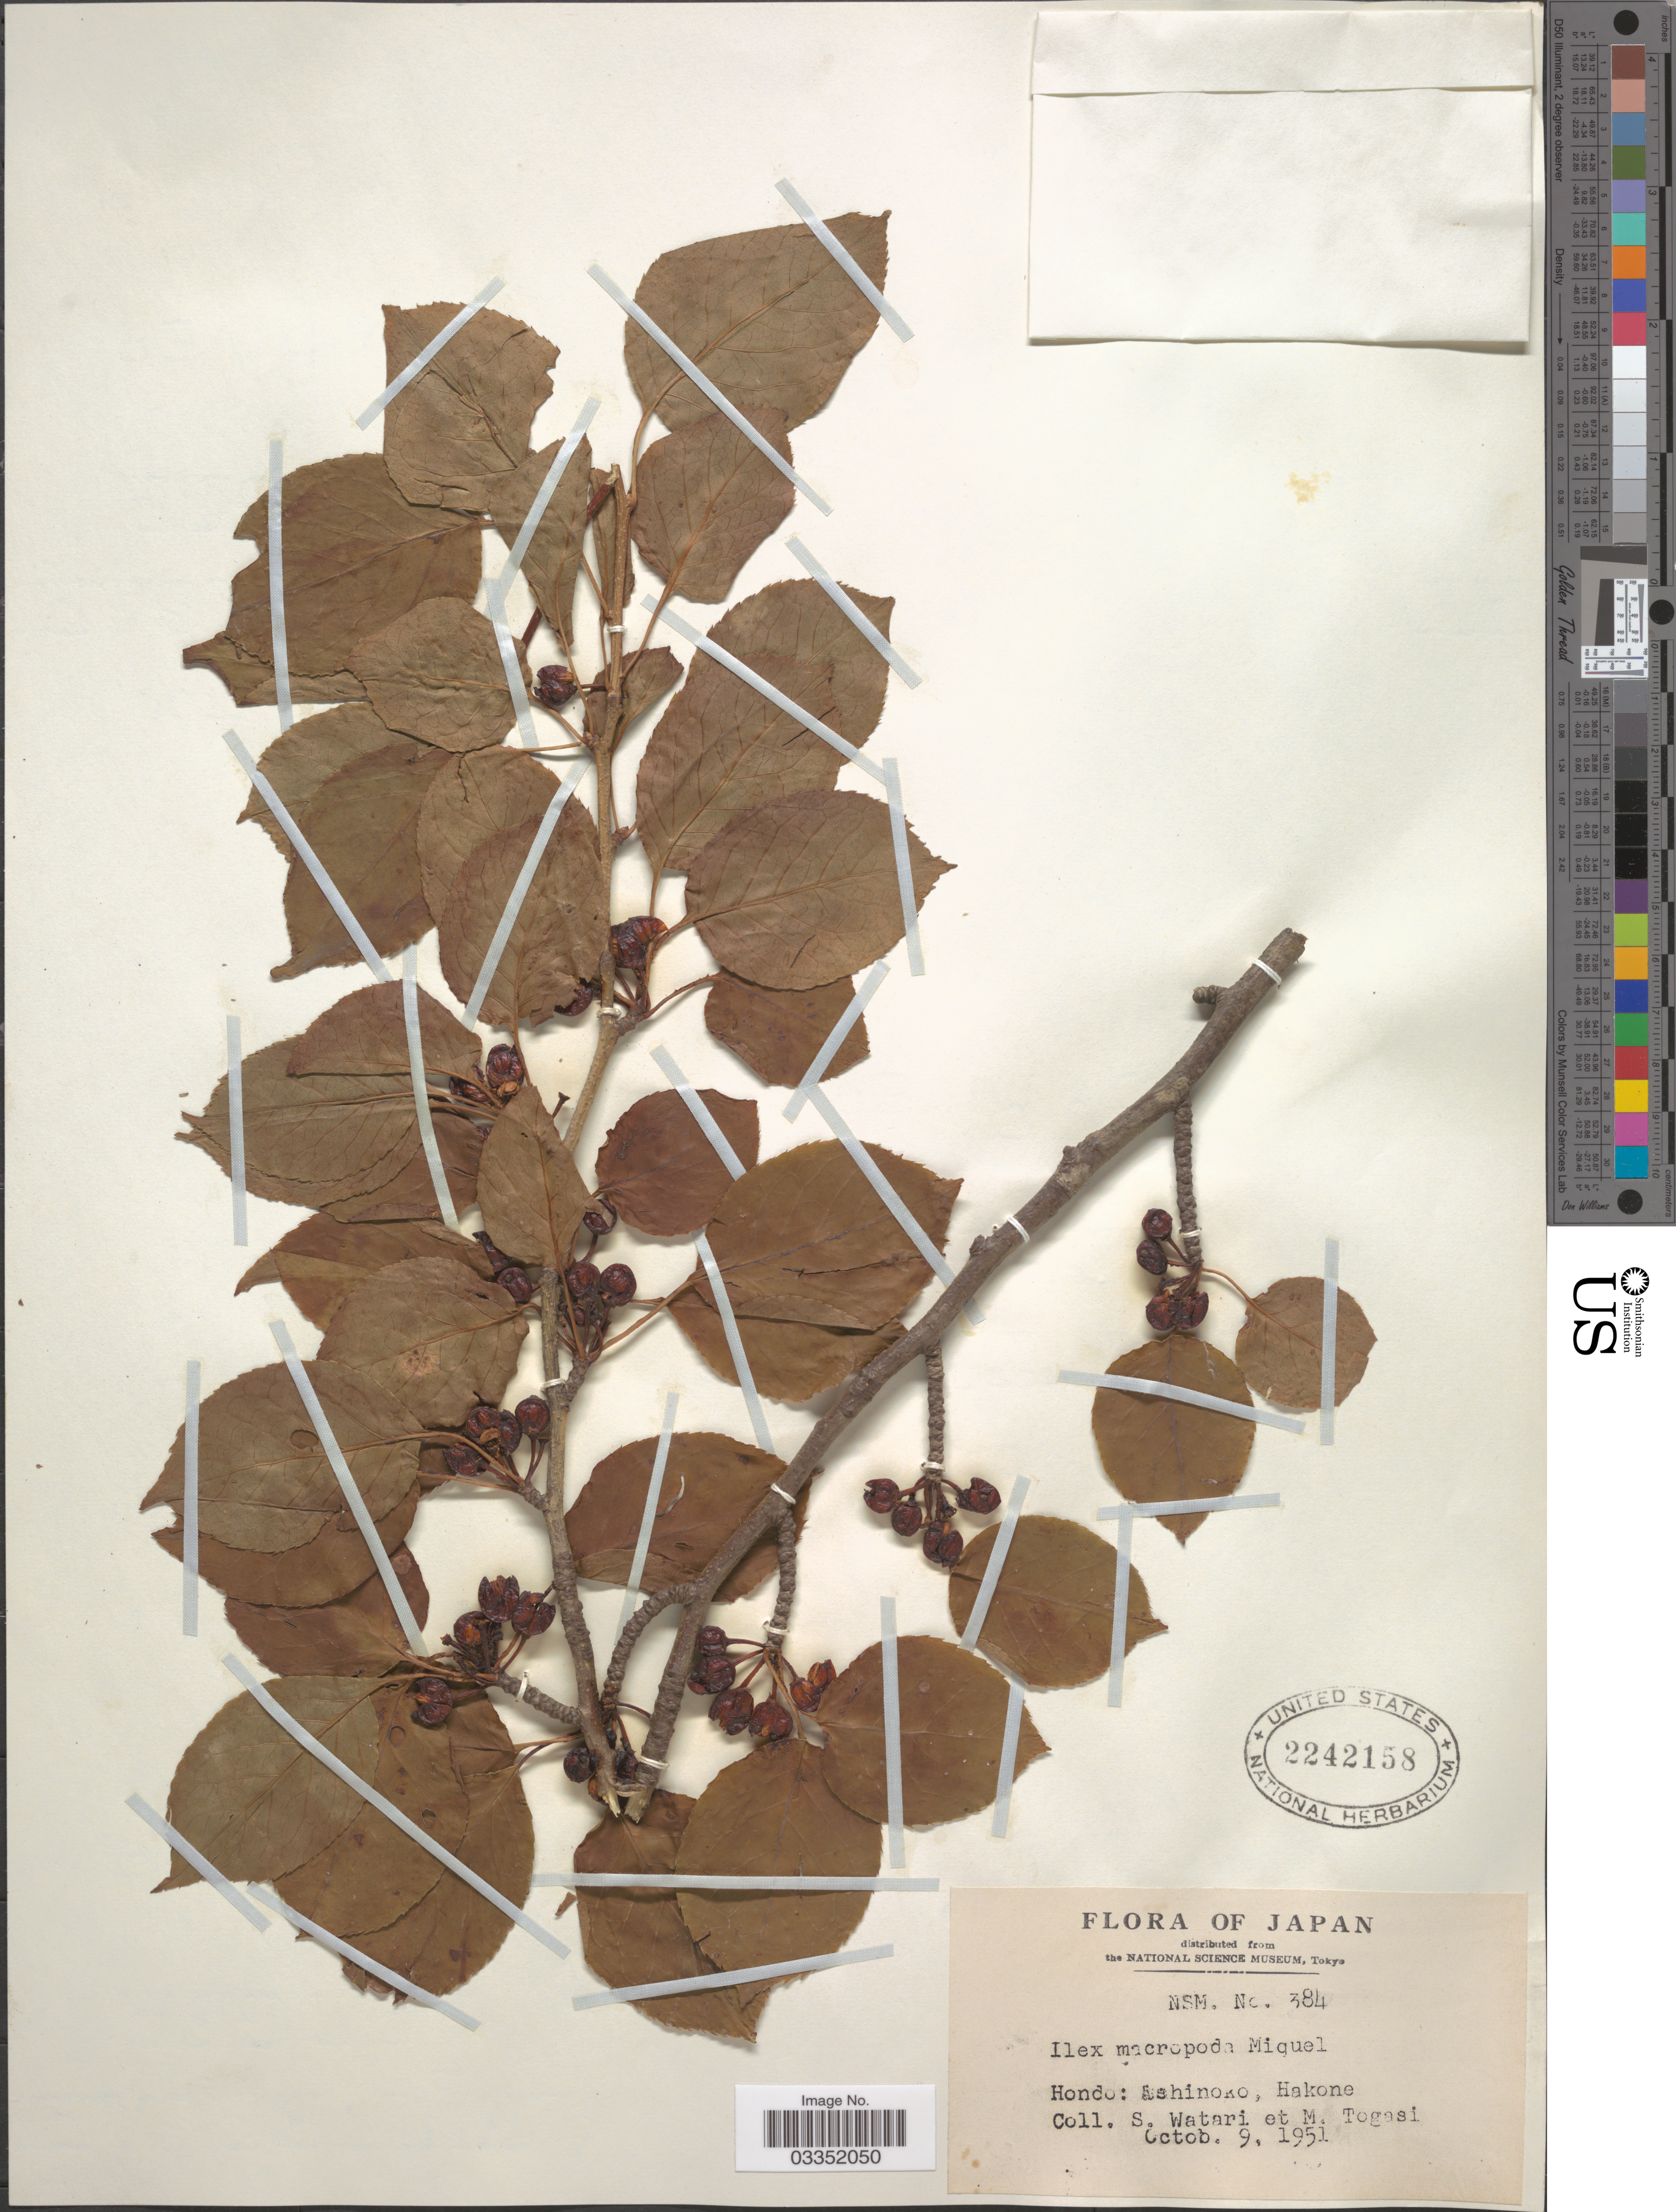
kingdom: Plantae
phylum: Tracheophyta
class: Magnoliopsida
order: Aquifoliales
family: Aquifoliaceae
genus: Ilex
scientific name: Ilex macropoda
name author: Miq.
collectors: S. Watari & M. Togasi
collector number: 384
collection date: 1951-10-09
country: Japan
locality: Hondo: Ashinoko, Hakone.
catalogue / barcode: US 2242158